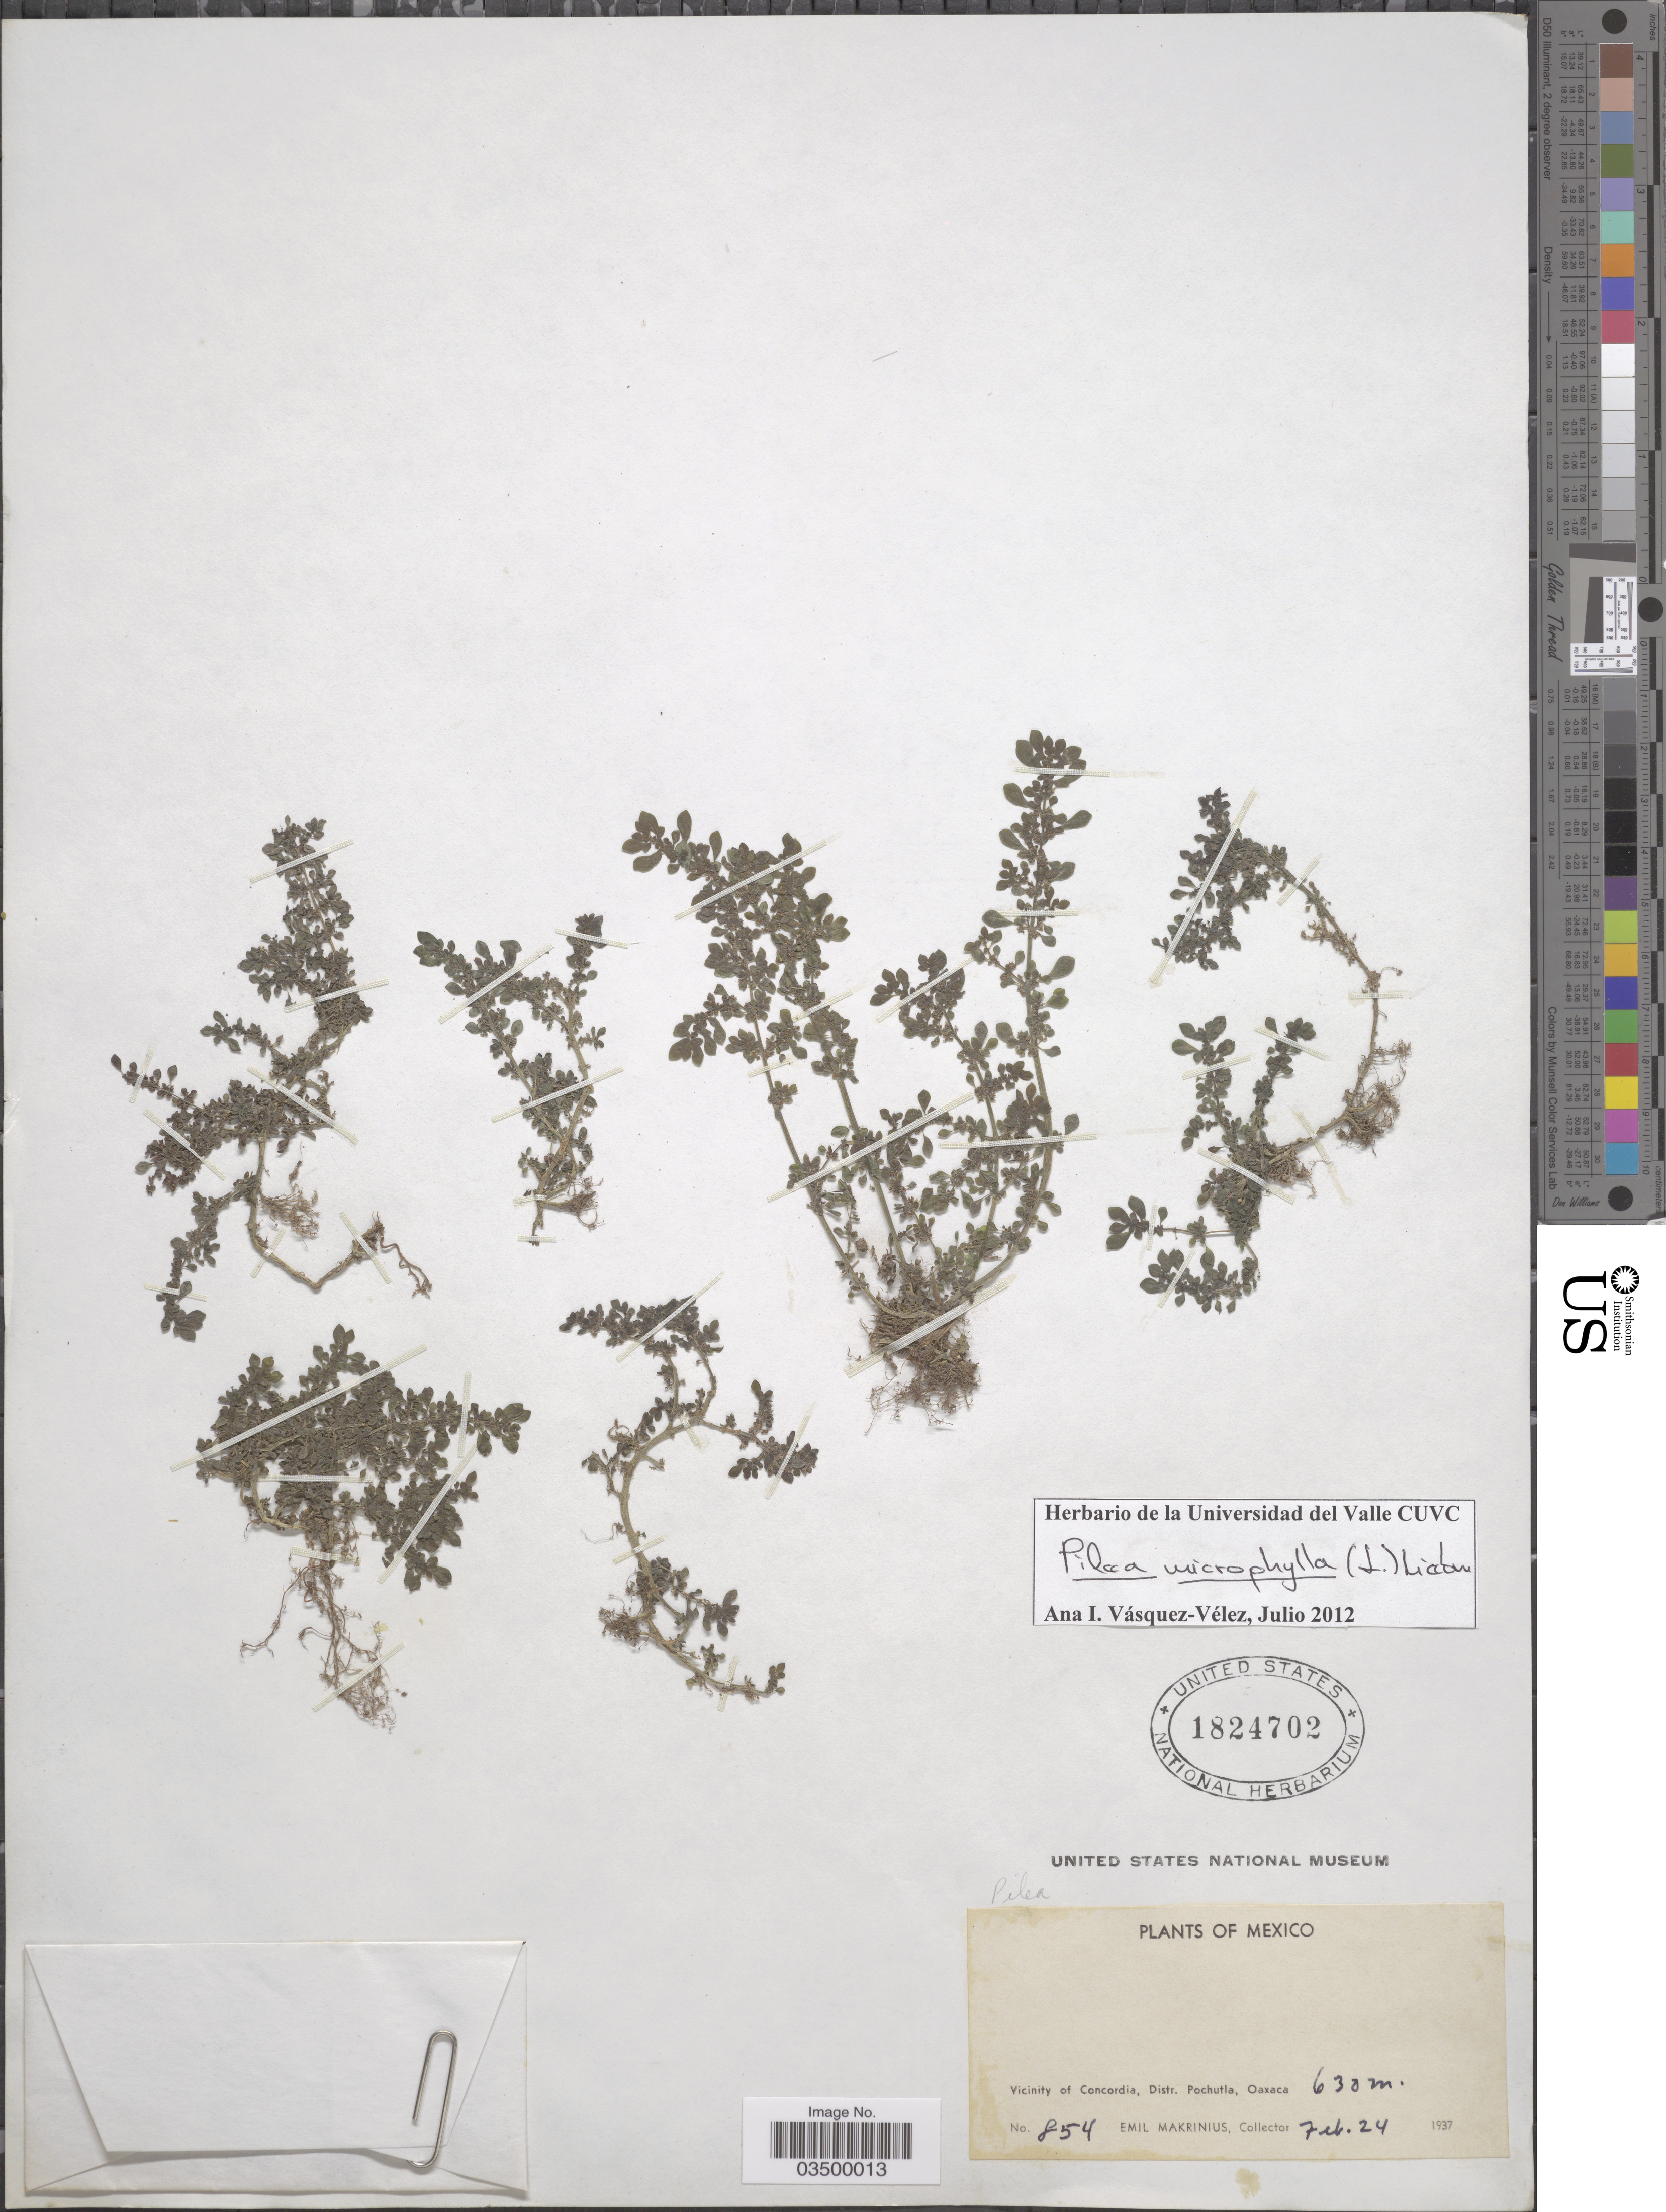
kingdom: Plantae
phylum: Tracheophyta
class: Magnoliopsida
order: Rosales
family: Urticaceae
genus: Pilea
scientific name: Pilea microphylla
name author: (L.) Liebm.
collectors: E. Makrinus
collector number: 854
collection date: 1937-02-24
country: Mexico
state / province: Oaxaca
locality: Vicinity of Concordia, Distr. Pochutla.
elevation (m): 630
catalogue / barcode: US 1824702